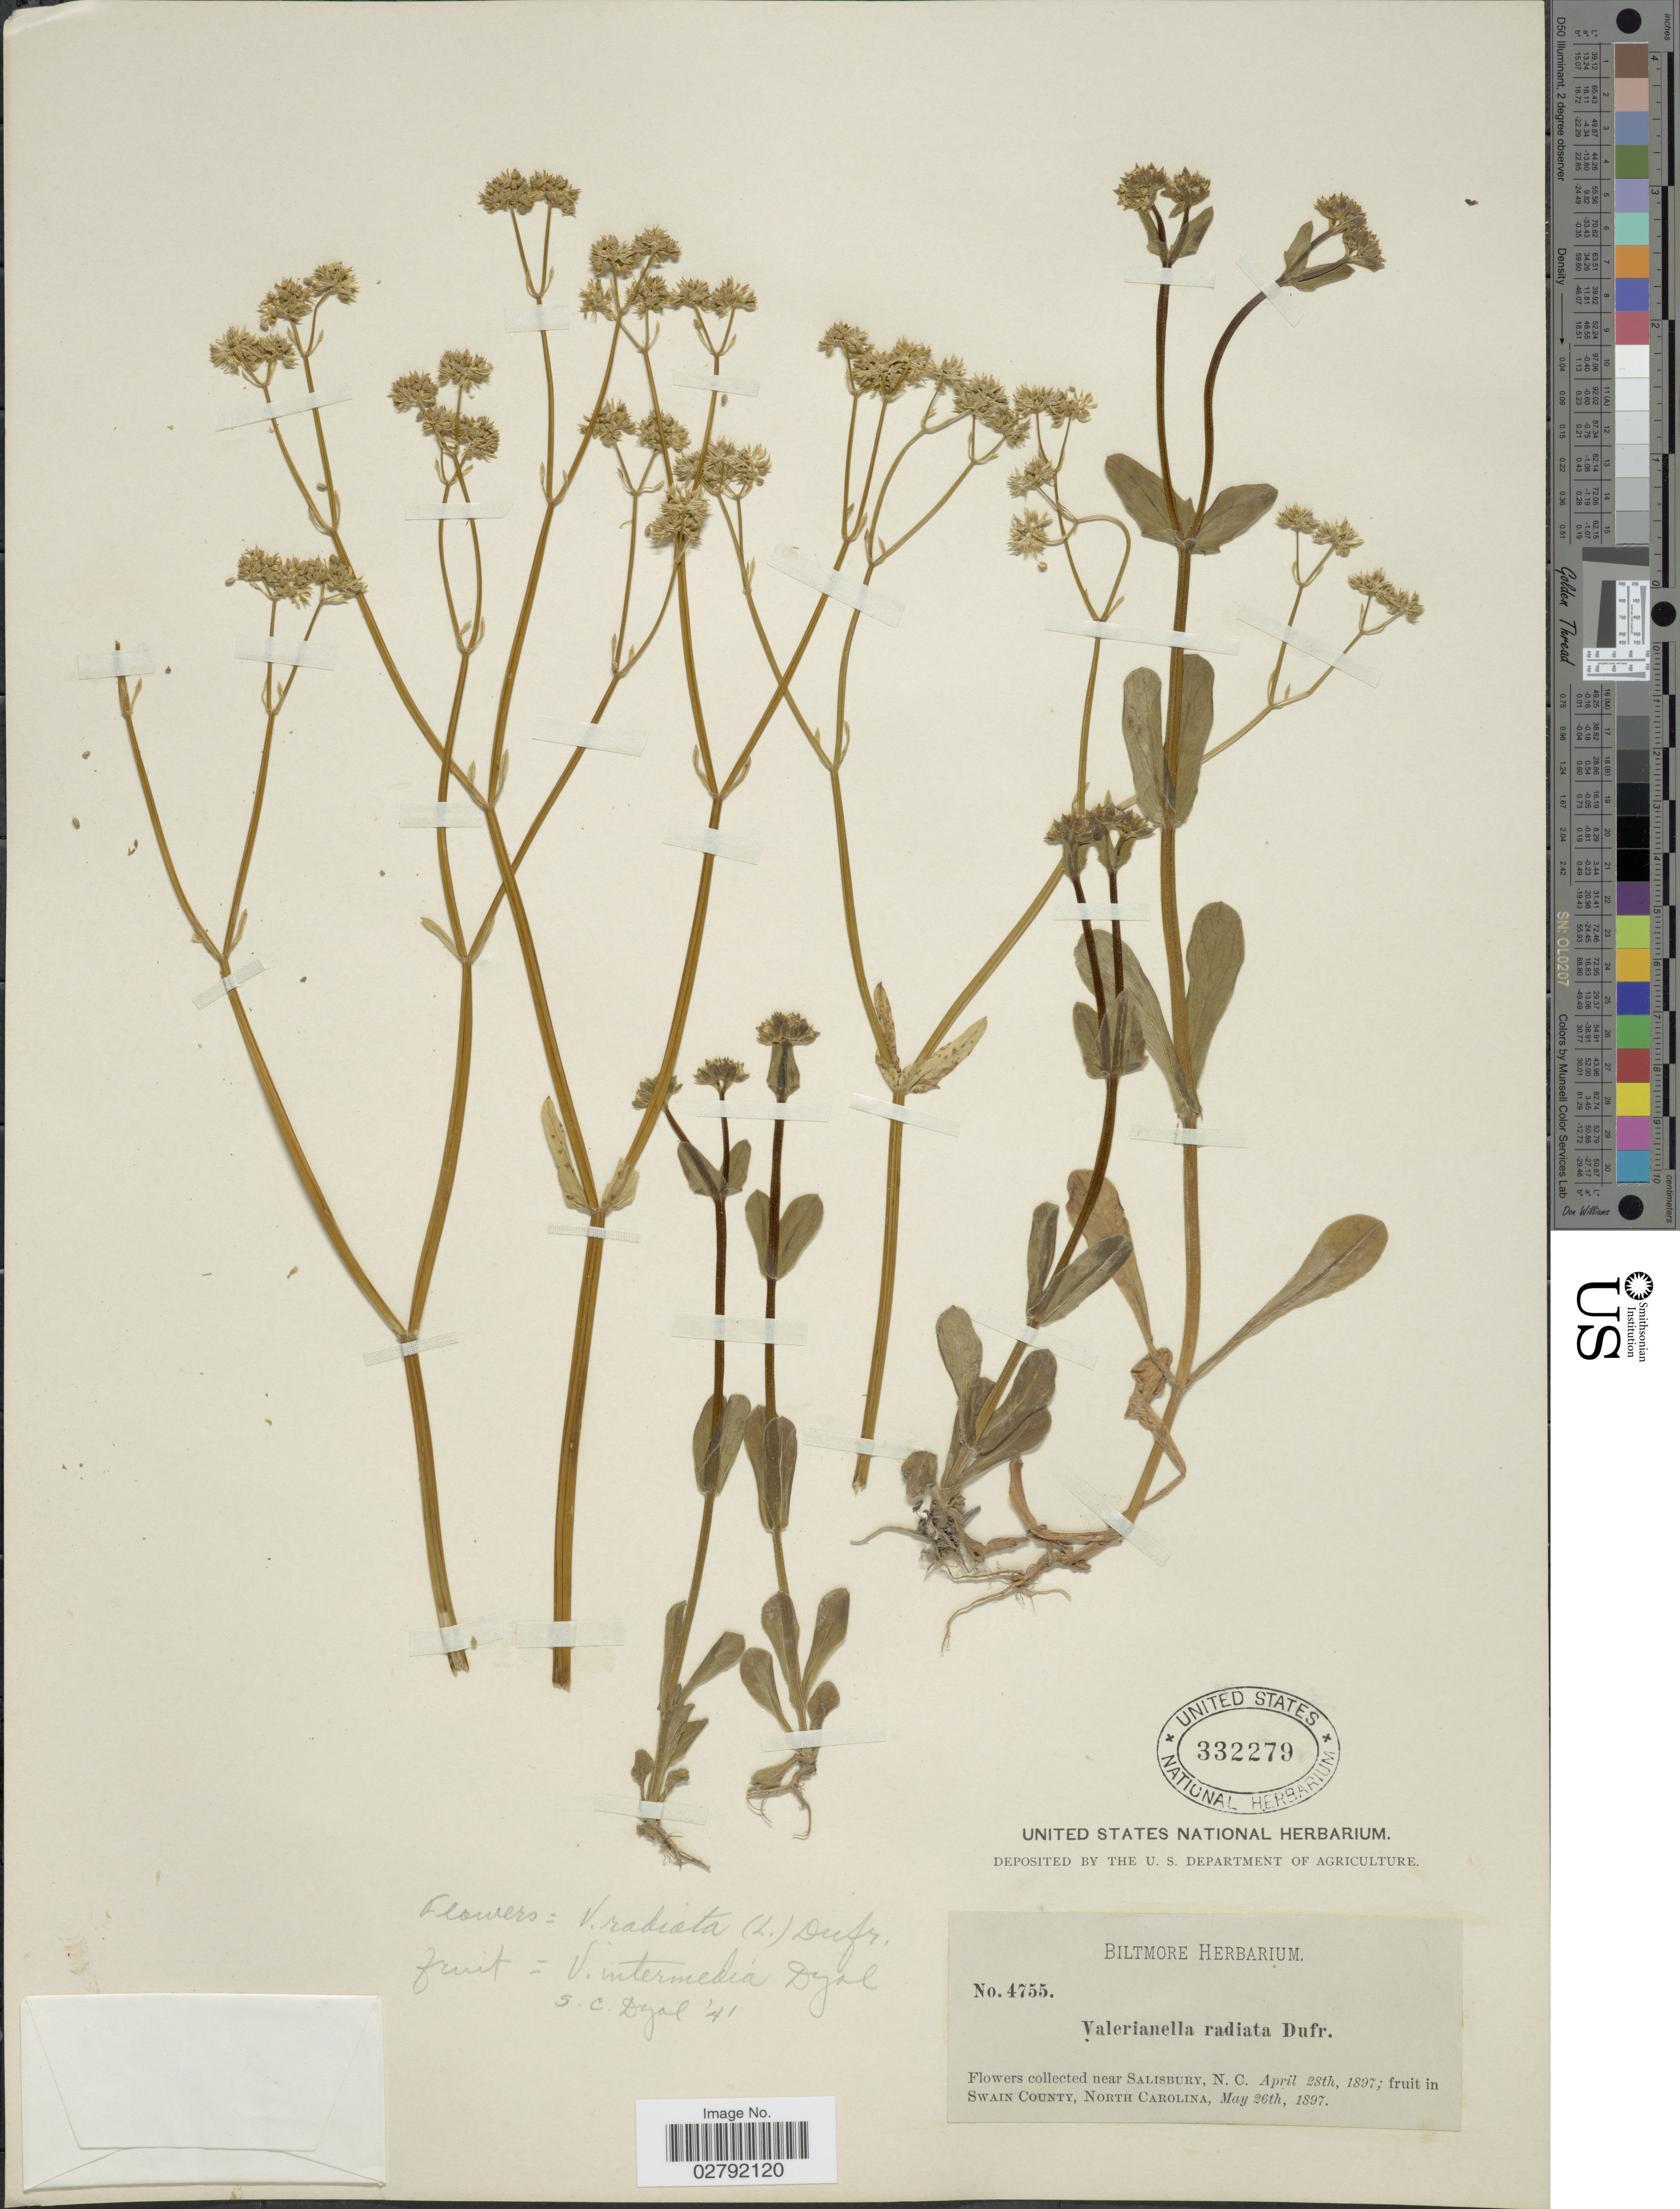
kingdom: Plantae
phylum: Tracheophyta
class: Magnoliopsida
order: Dipsacales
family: Caprifoliaceae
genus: Valerianella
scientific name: Valerianella radiata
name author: (L.) Dufr.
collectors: ex herb. Biltmore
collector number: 4755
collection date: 1897-04-28/1897-05-26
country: United States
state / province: North Carolina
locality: Near Salisbury, Swain County.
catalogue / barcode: US 332279